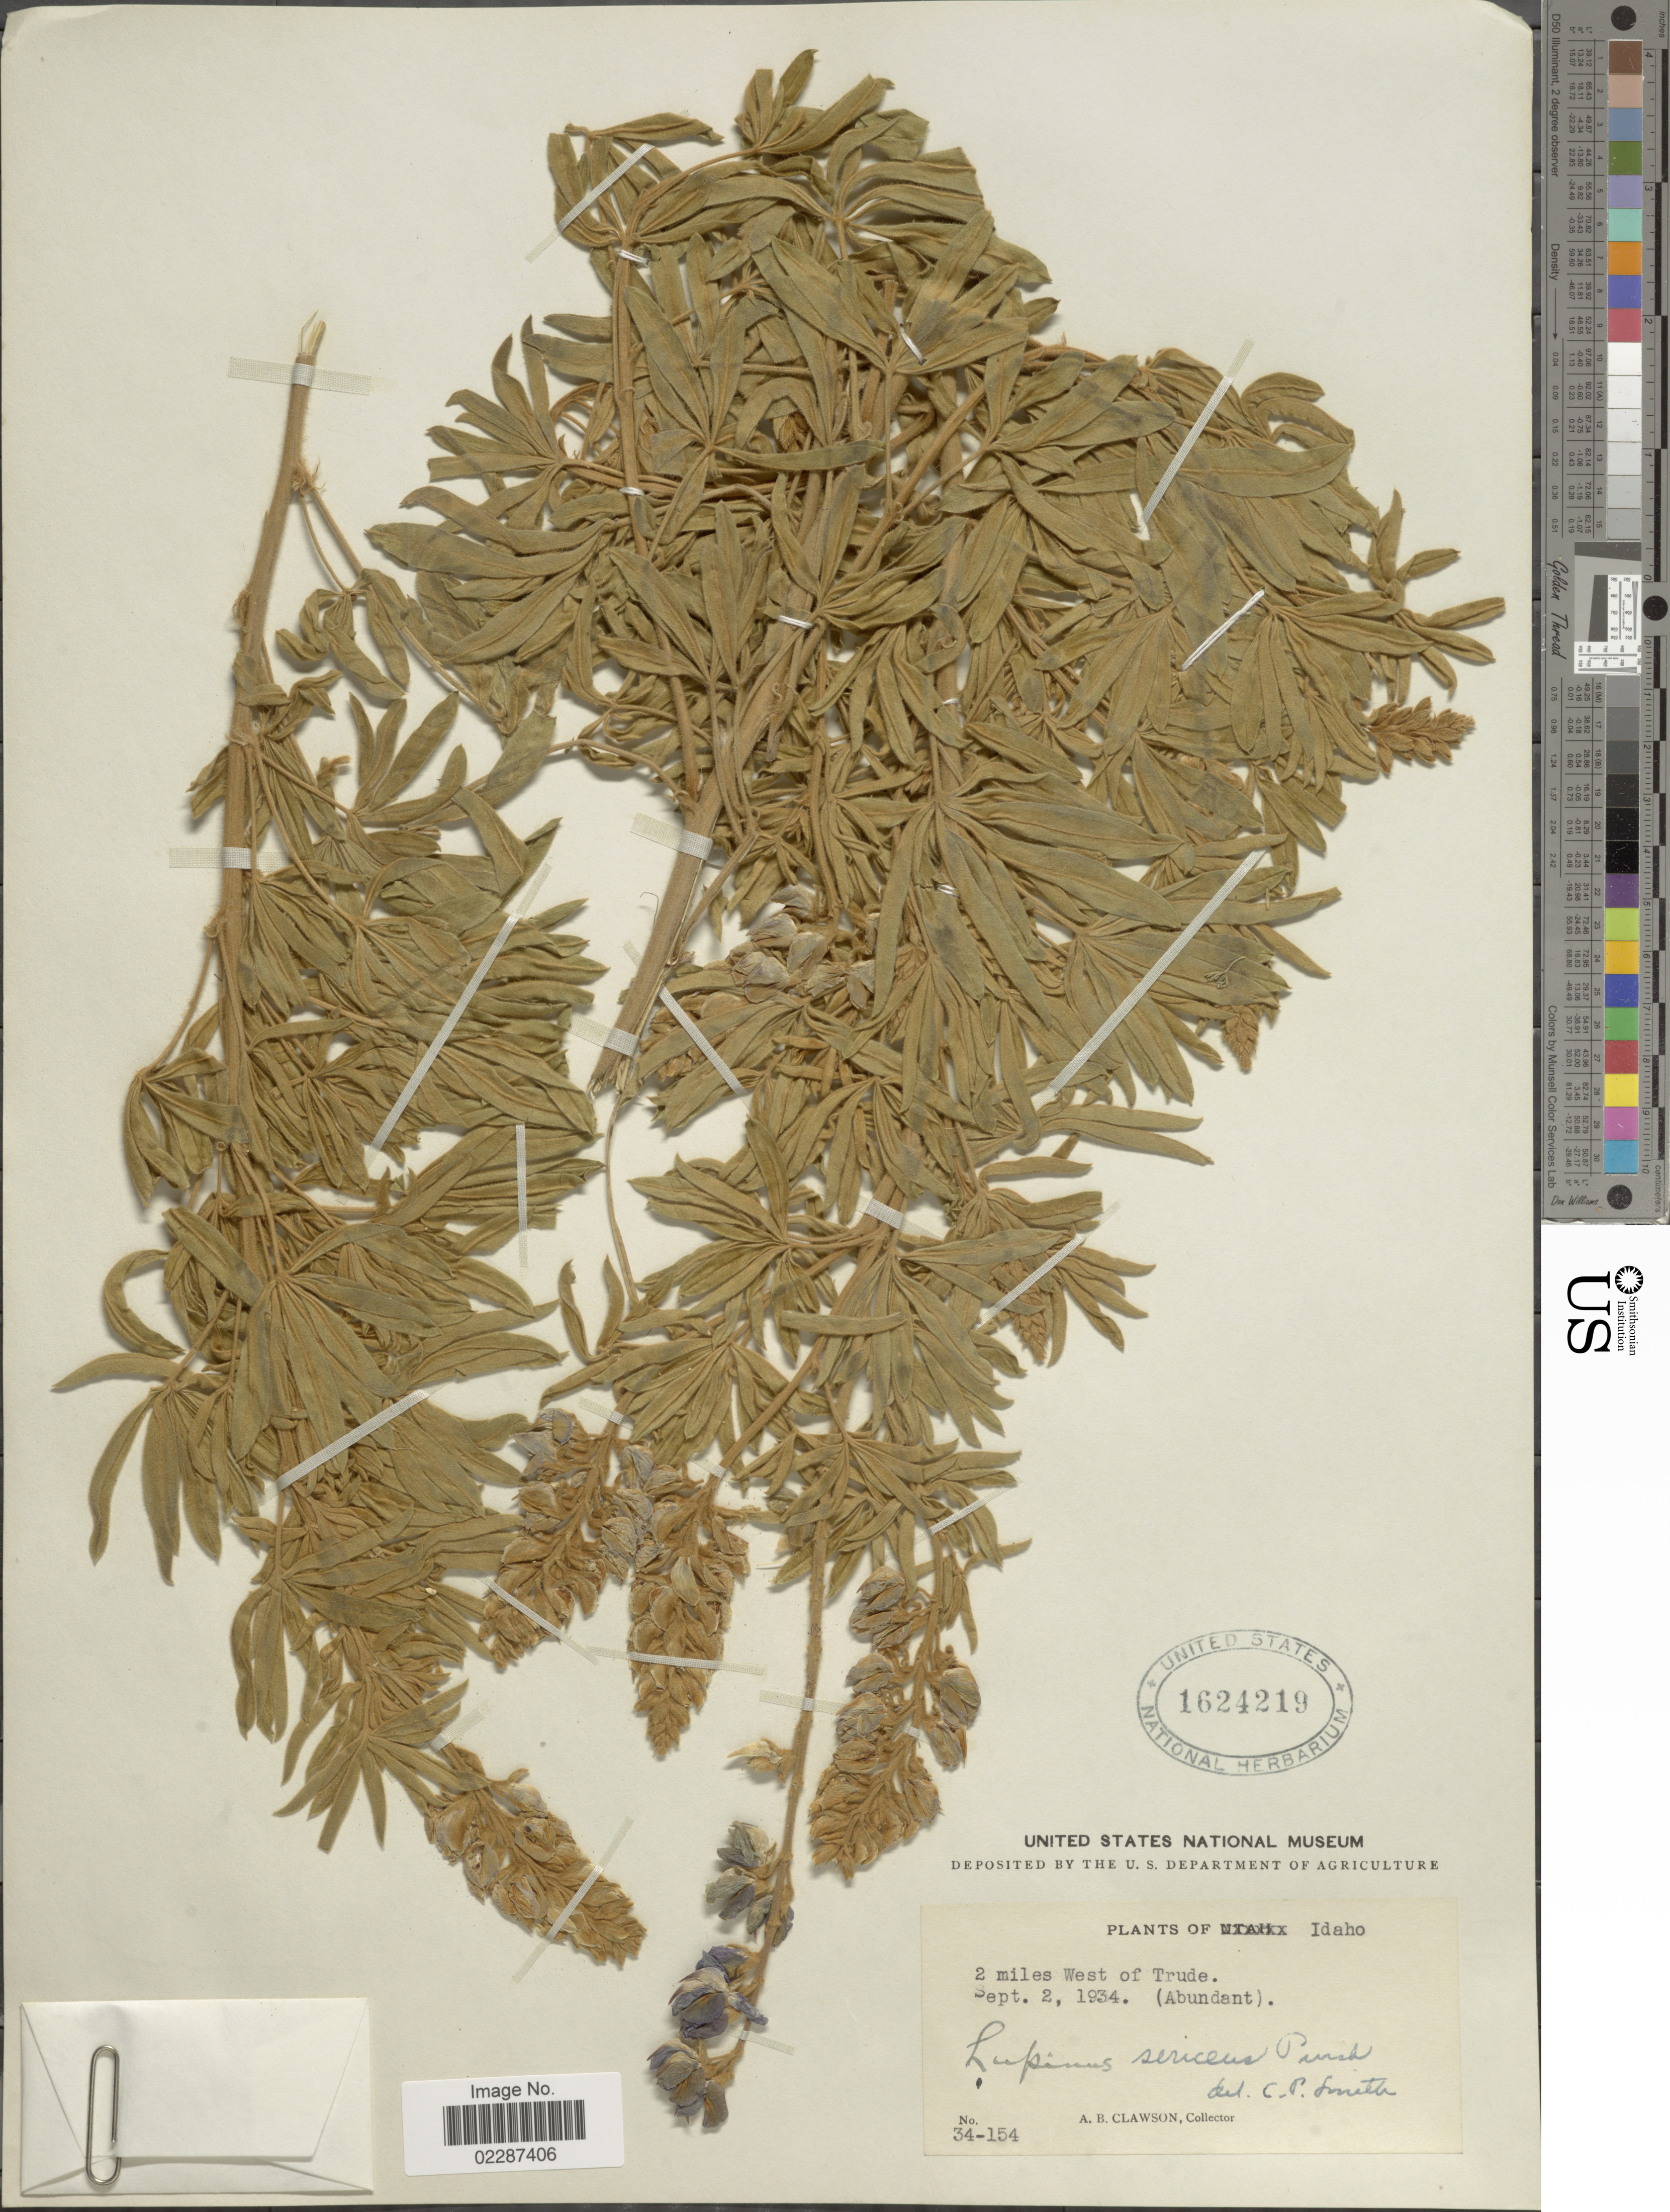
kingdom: Plantae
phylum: Tracheophyta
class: Magnoliopsida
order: Fabales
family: Fabaceae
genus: Lupinus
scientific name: Lupinus sericeus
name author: Pursh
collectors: A. Clawson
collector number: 34-154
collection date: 1934-09-02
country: United States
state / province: Idaho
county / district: Fremont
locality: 2 miles W of Trude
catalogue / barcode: US 1624219